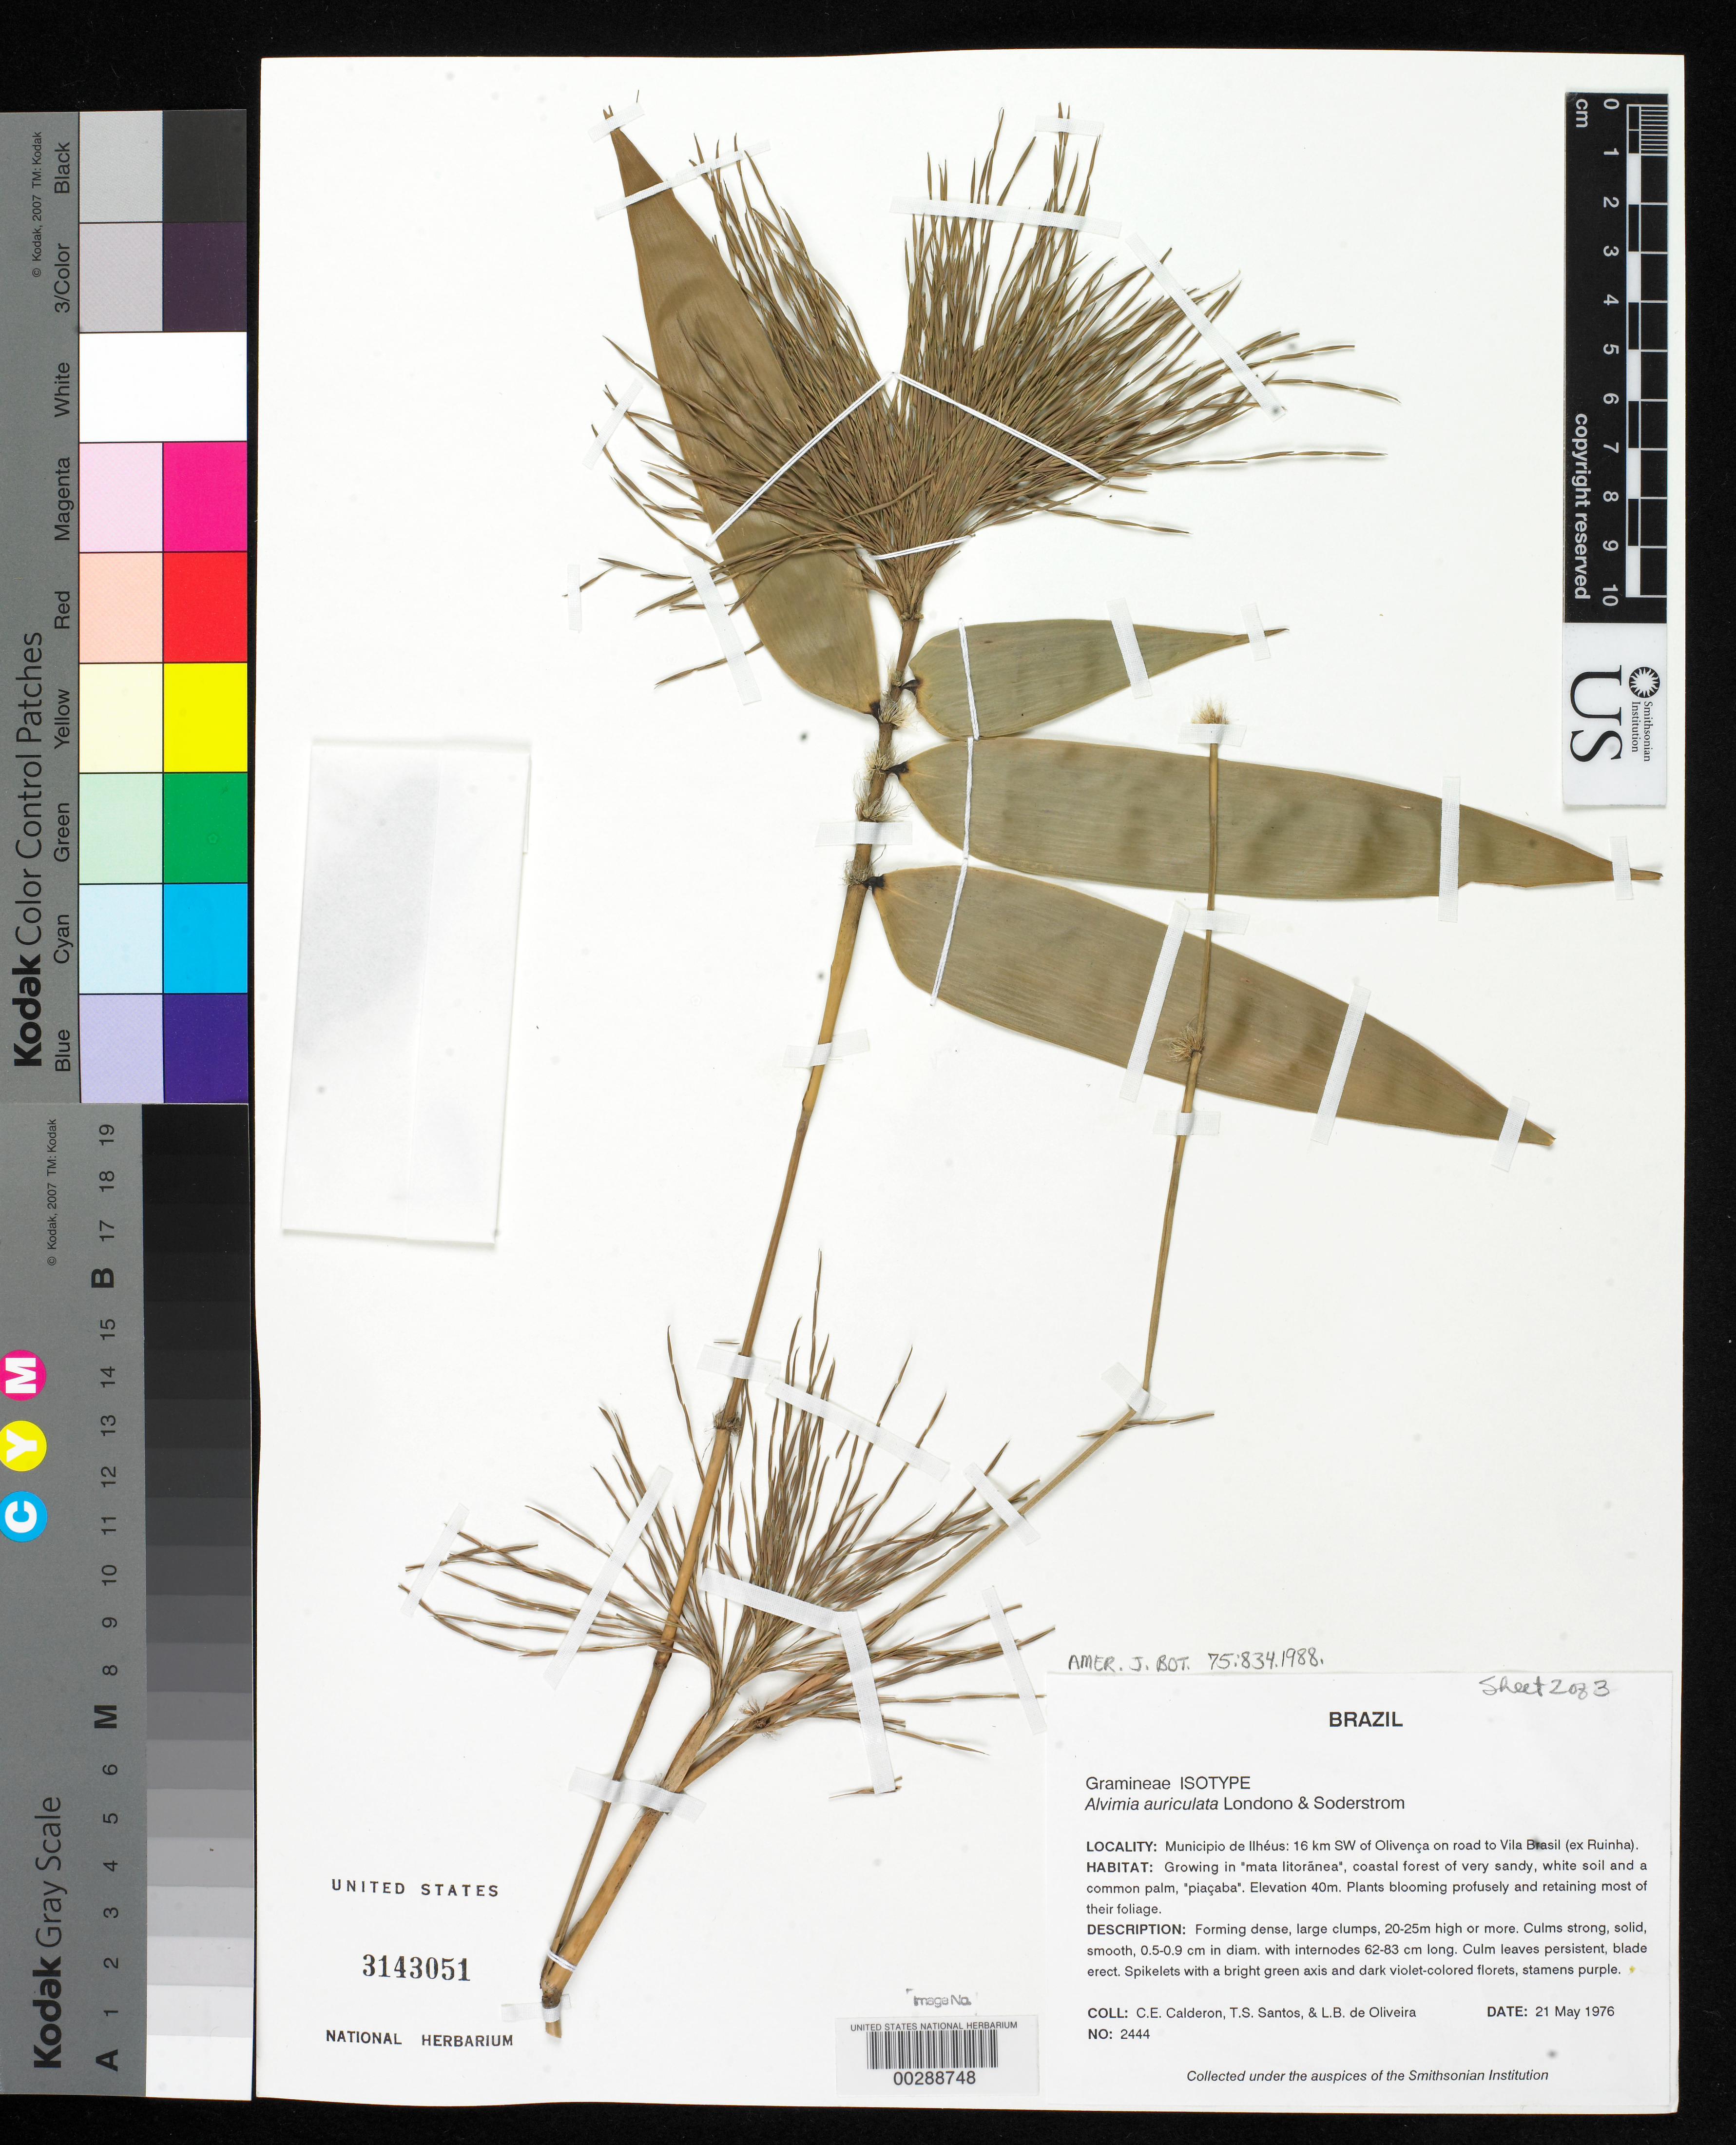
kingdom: Plantae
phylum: Tracheophyta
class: Liliopsida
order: Poales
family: Poaceae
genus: Alvimia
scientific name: Alvimia auriculata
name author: Soderstr. & Londoño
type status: Isotype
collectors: C. E. Calderón, T. S. Santos & L. Oliveira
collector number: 2444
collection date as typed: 21 May 1976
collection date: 1976-05-21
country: Brazil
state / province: Bahia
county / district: Ilhéus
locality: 16 km SW of Olivenca on road to Vila Brasil (ex Ruinha).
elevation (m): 100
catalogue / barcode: US 3143051